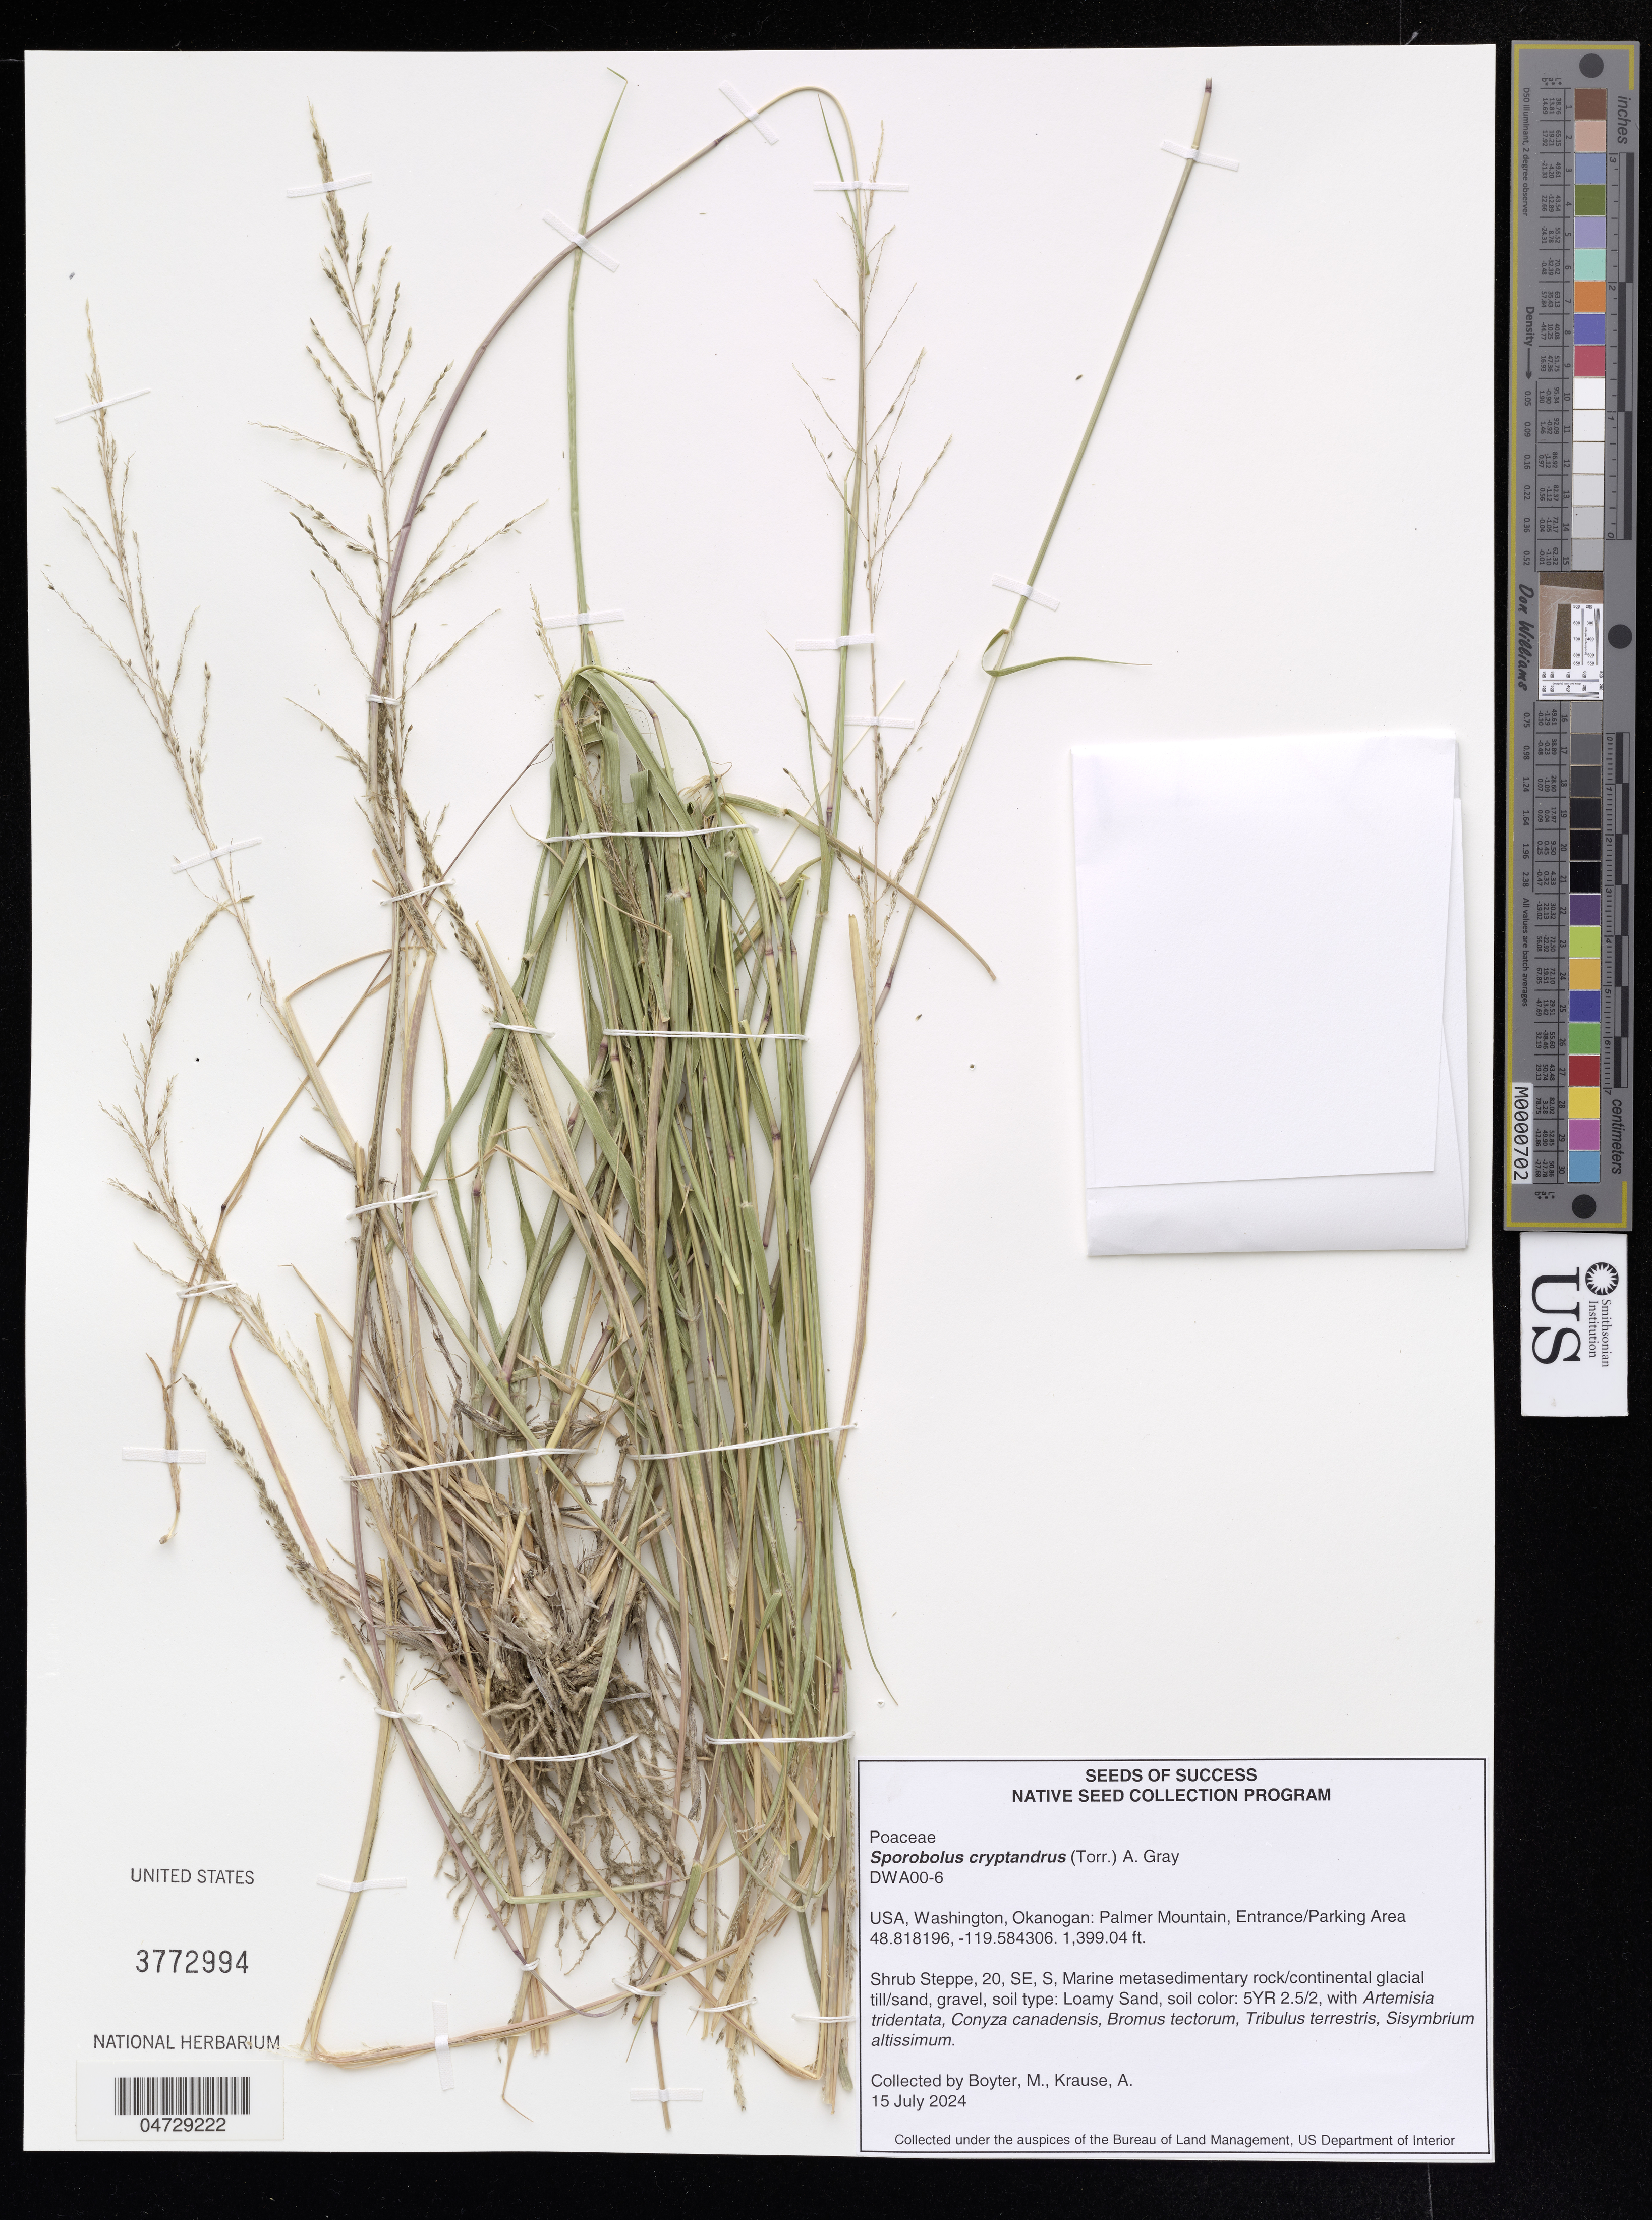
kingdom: Plantae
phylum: Tracheophyta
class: Liliopsida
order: Poales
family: Poaceae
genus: Sporobolus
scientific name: Sporobolus cryptandrus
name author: (Torr.) A. Gray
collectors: M. Boyter & A. Krause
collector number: DWA00-6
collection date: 2024-07-15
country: United States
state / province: Washington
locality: Okanogan: Palmer Mountain, Entrance/Parking Area.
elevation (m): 426.43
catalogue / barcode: US 3772994